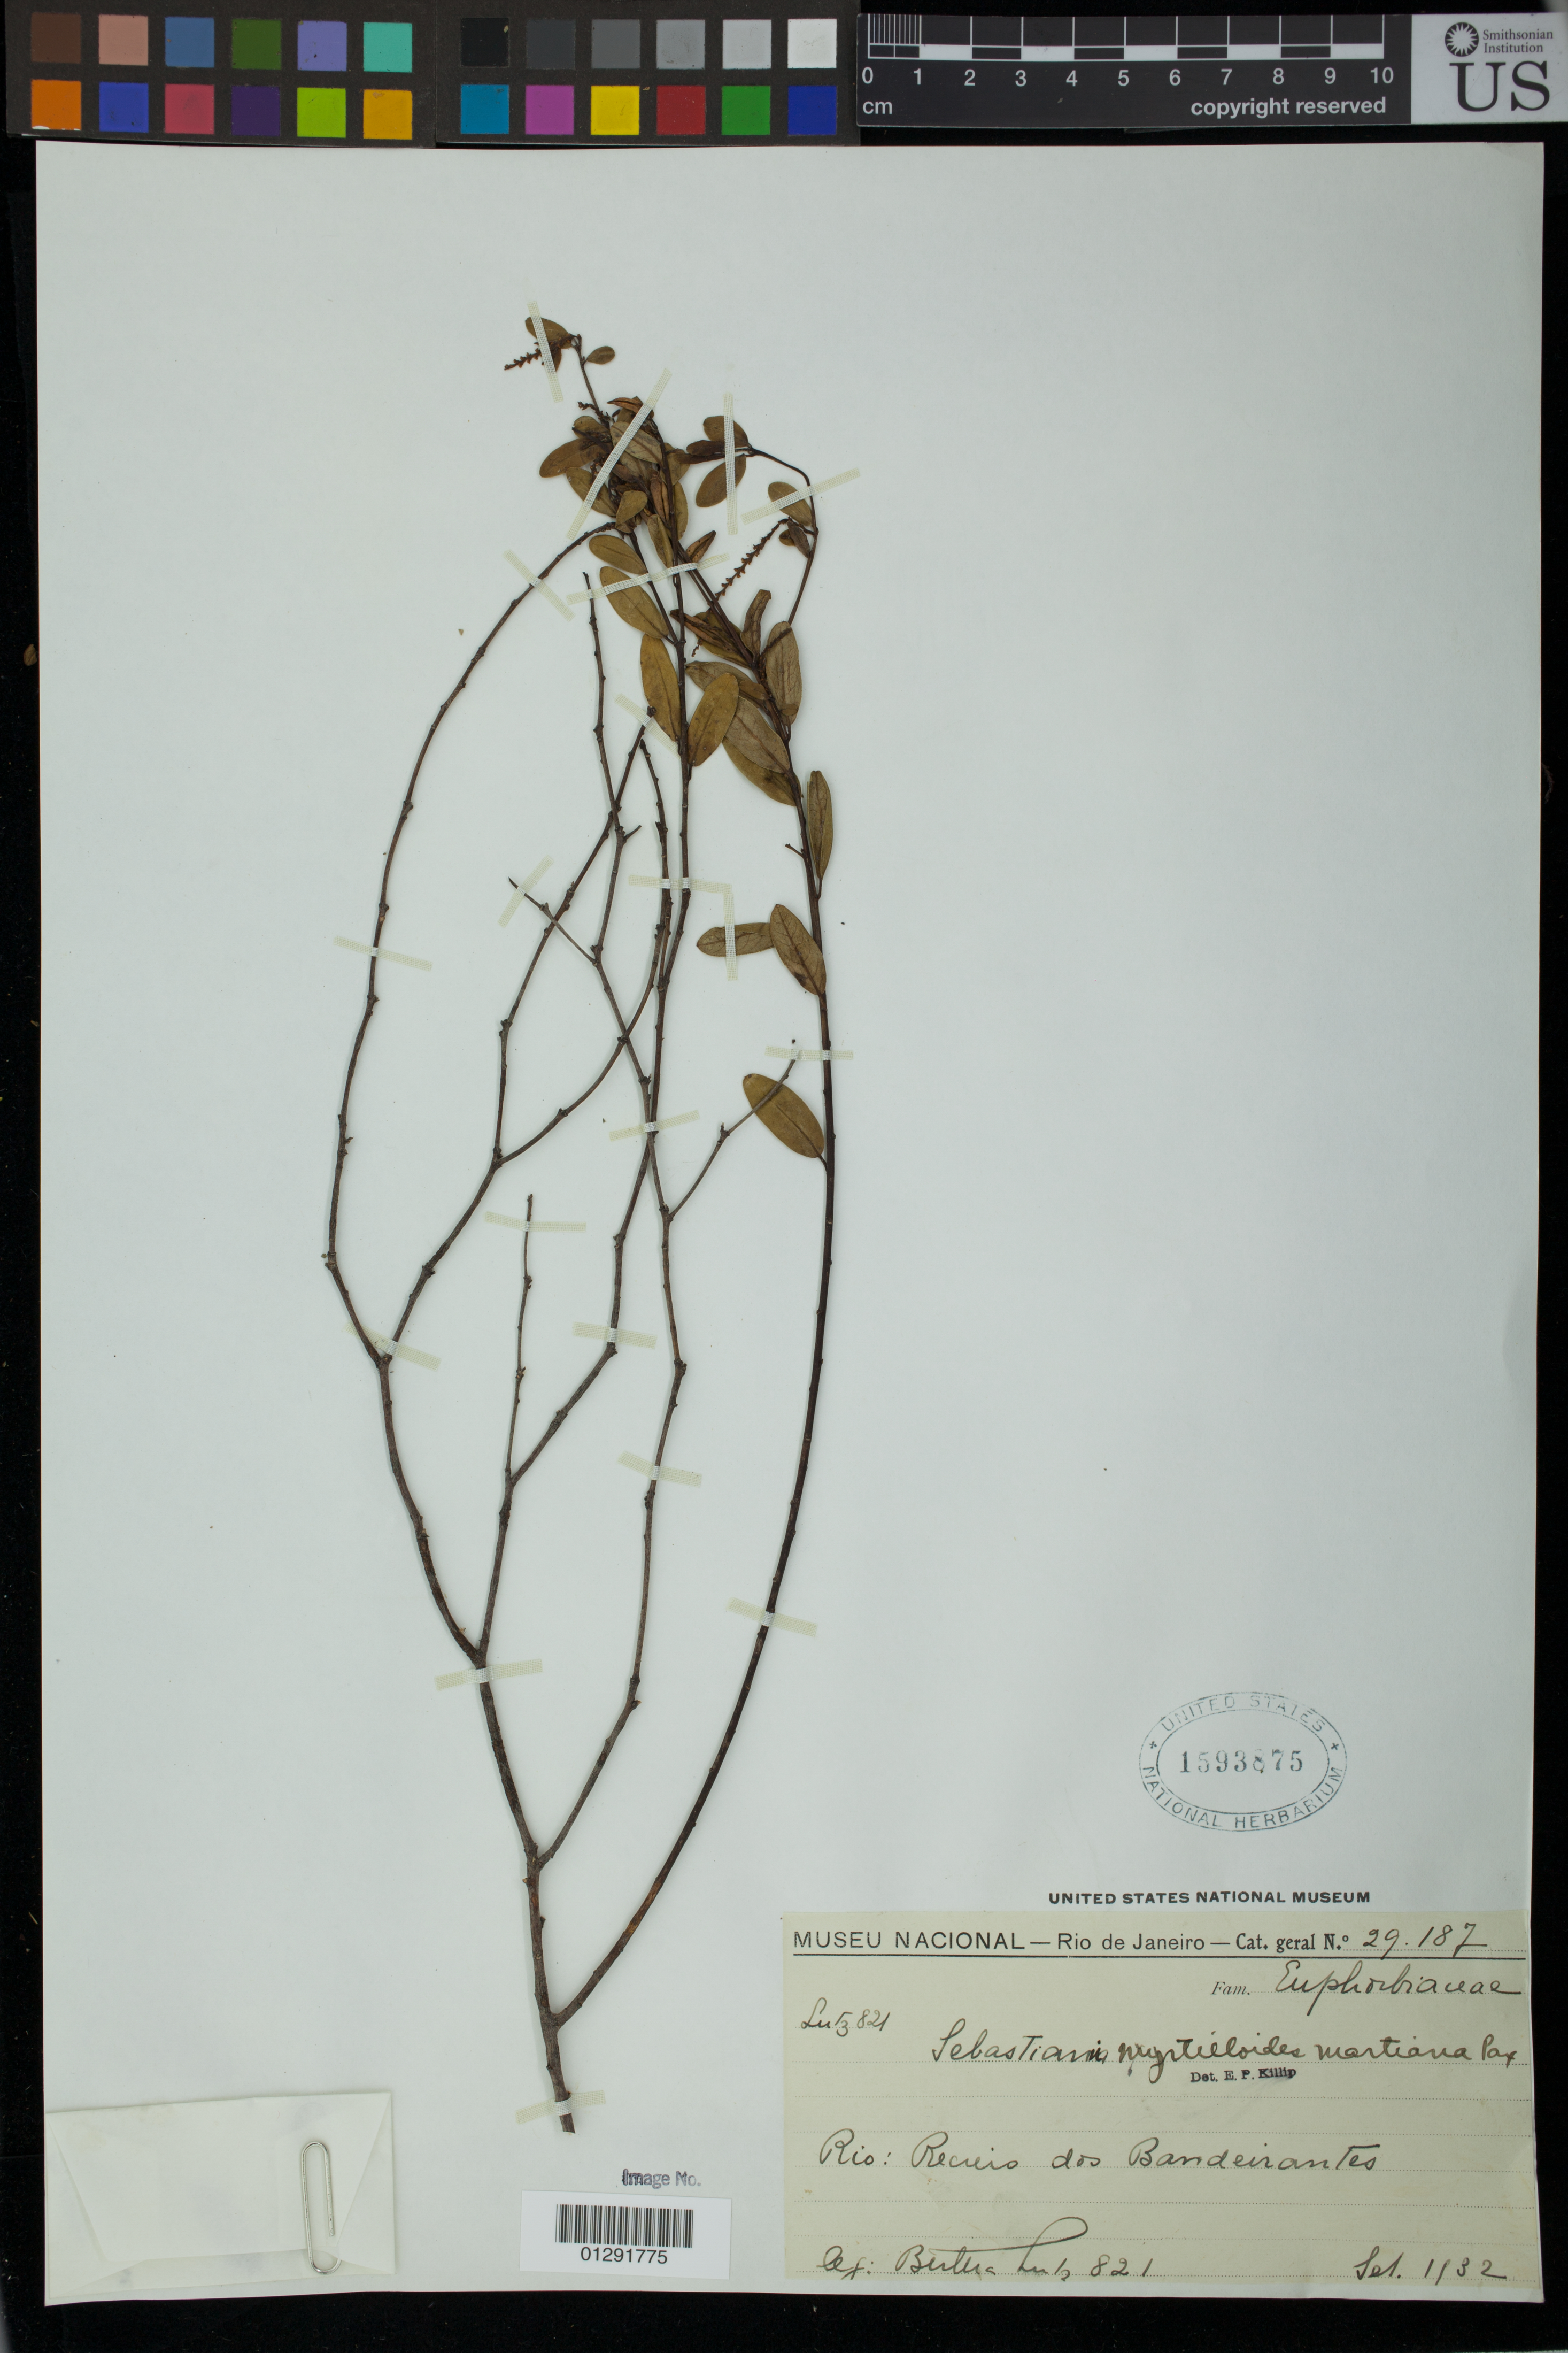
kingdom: Plantae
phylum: Tracheophyta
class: Magnoliopsida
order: Malpighiales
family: Euphorbiaceae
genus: Sebastiania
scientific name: Sebastiania myrtilloides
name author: (Mart.) Pax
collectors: B. Lutz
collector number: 821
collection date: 1932-09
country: Brazil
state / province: Rio de Janeiro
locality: Recreio dos Bandeirantes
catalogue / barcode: US 1593875